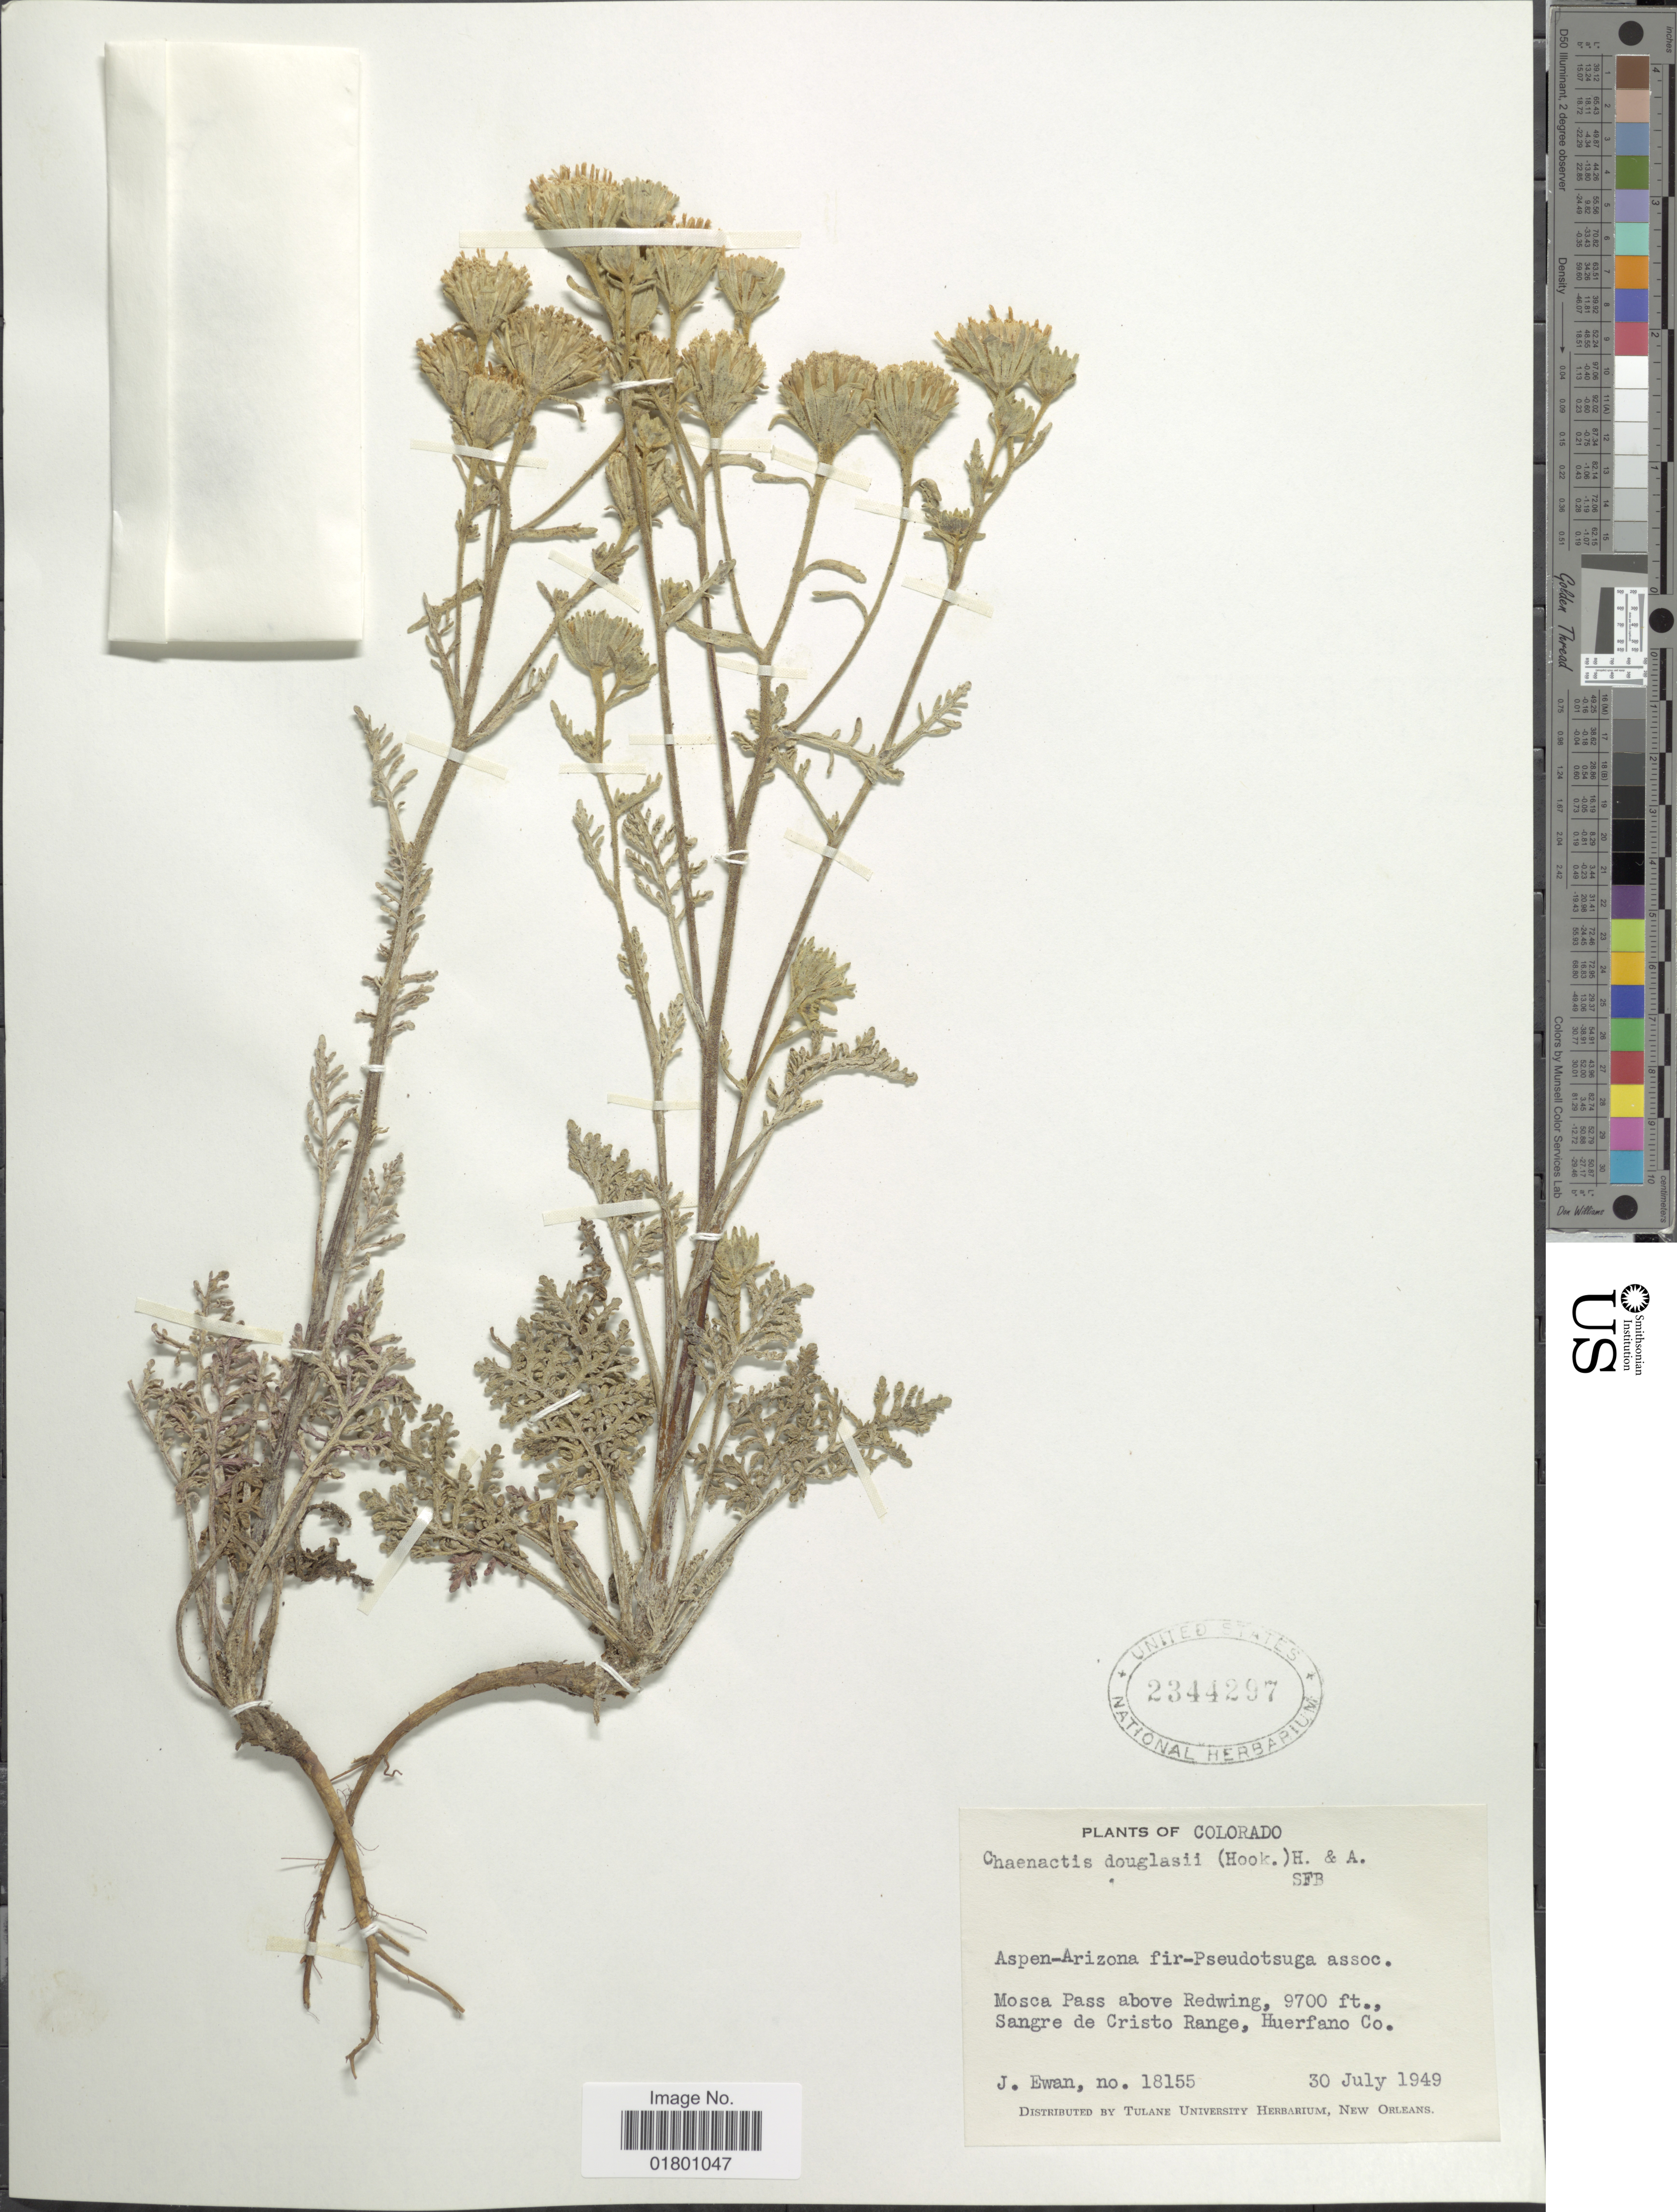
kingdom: Plantae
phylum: Tracheophyta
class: Magnoliopsida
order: Asterales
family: Asteraceae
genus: Chaenactis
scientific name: Chaenactis douglasii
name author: Hook. & Arn.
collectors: J. A. Ewan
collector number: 18155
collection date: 1949-07-30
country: United States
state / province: Colorado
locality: Mosca Pass above Redwing, Sangre de Cristo Range, Huerfano Co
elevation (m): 2957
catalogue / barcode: US 2344297